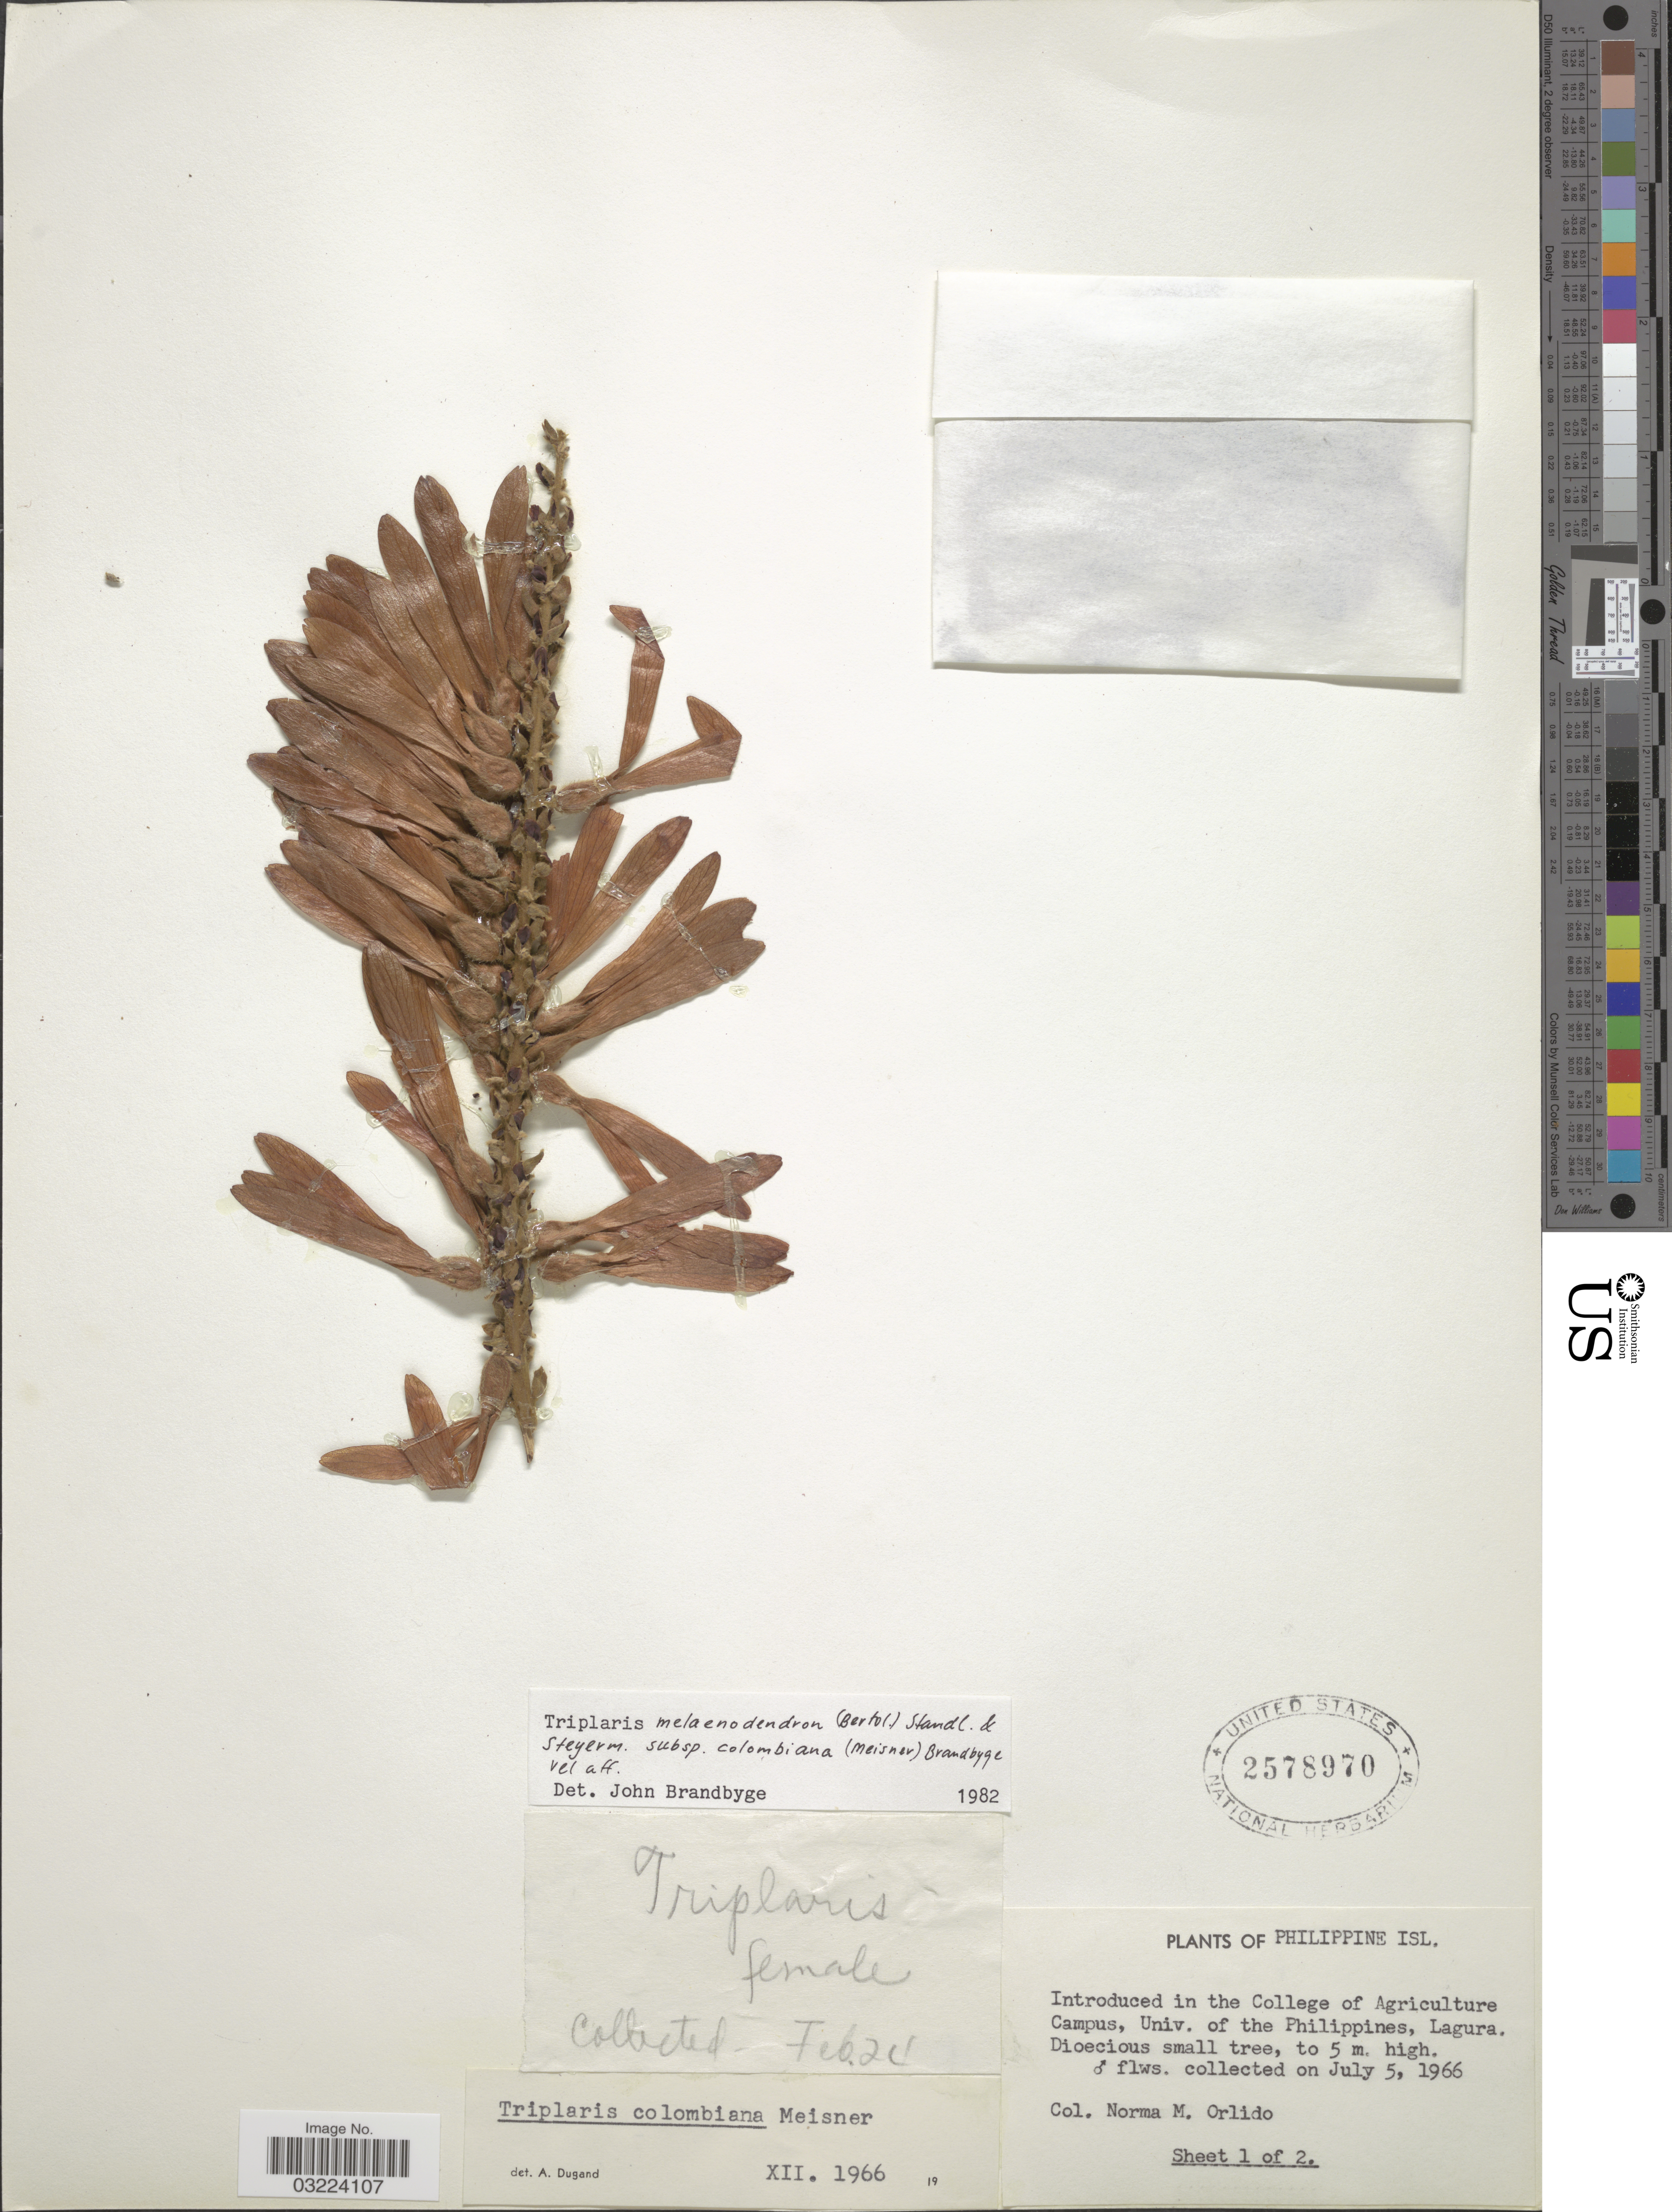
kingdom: Plantae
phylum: Tracheophyta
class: Magnoliopsida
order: Caryophyllales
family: Polygonaceae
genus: Triplaris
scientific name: Triplaris melaenodendron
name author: (Bertol.) Standl. & Steyerm.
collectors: N. Orlido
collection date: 1966-07-05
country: Philippines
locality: Philippine Isl.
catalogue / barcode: US 2578970